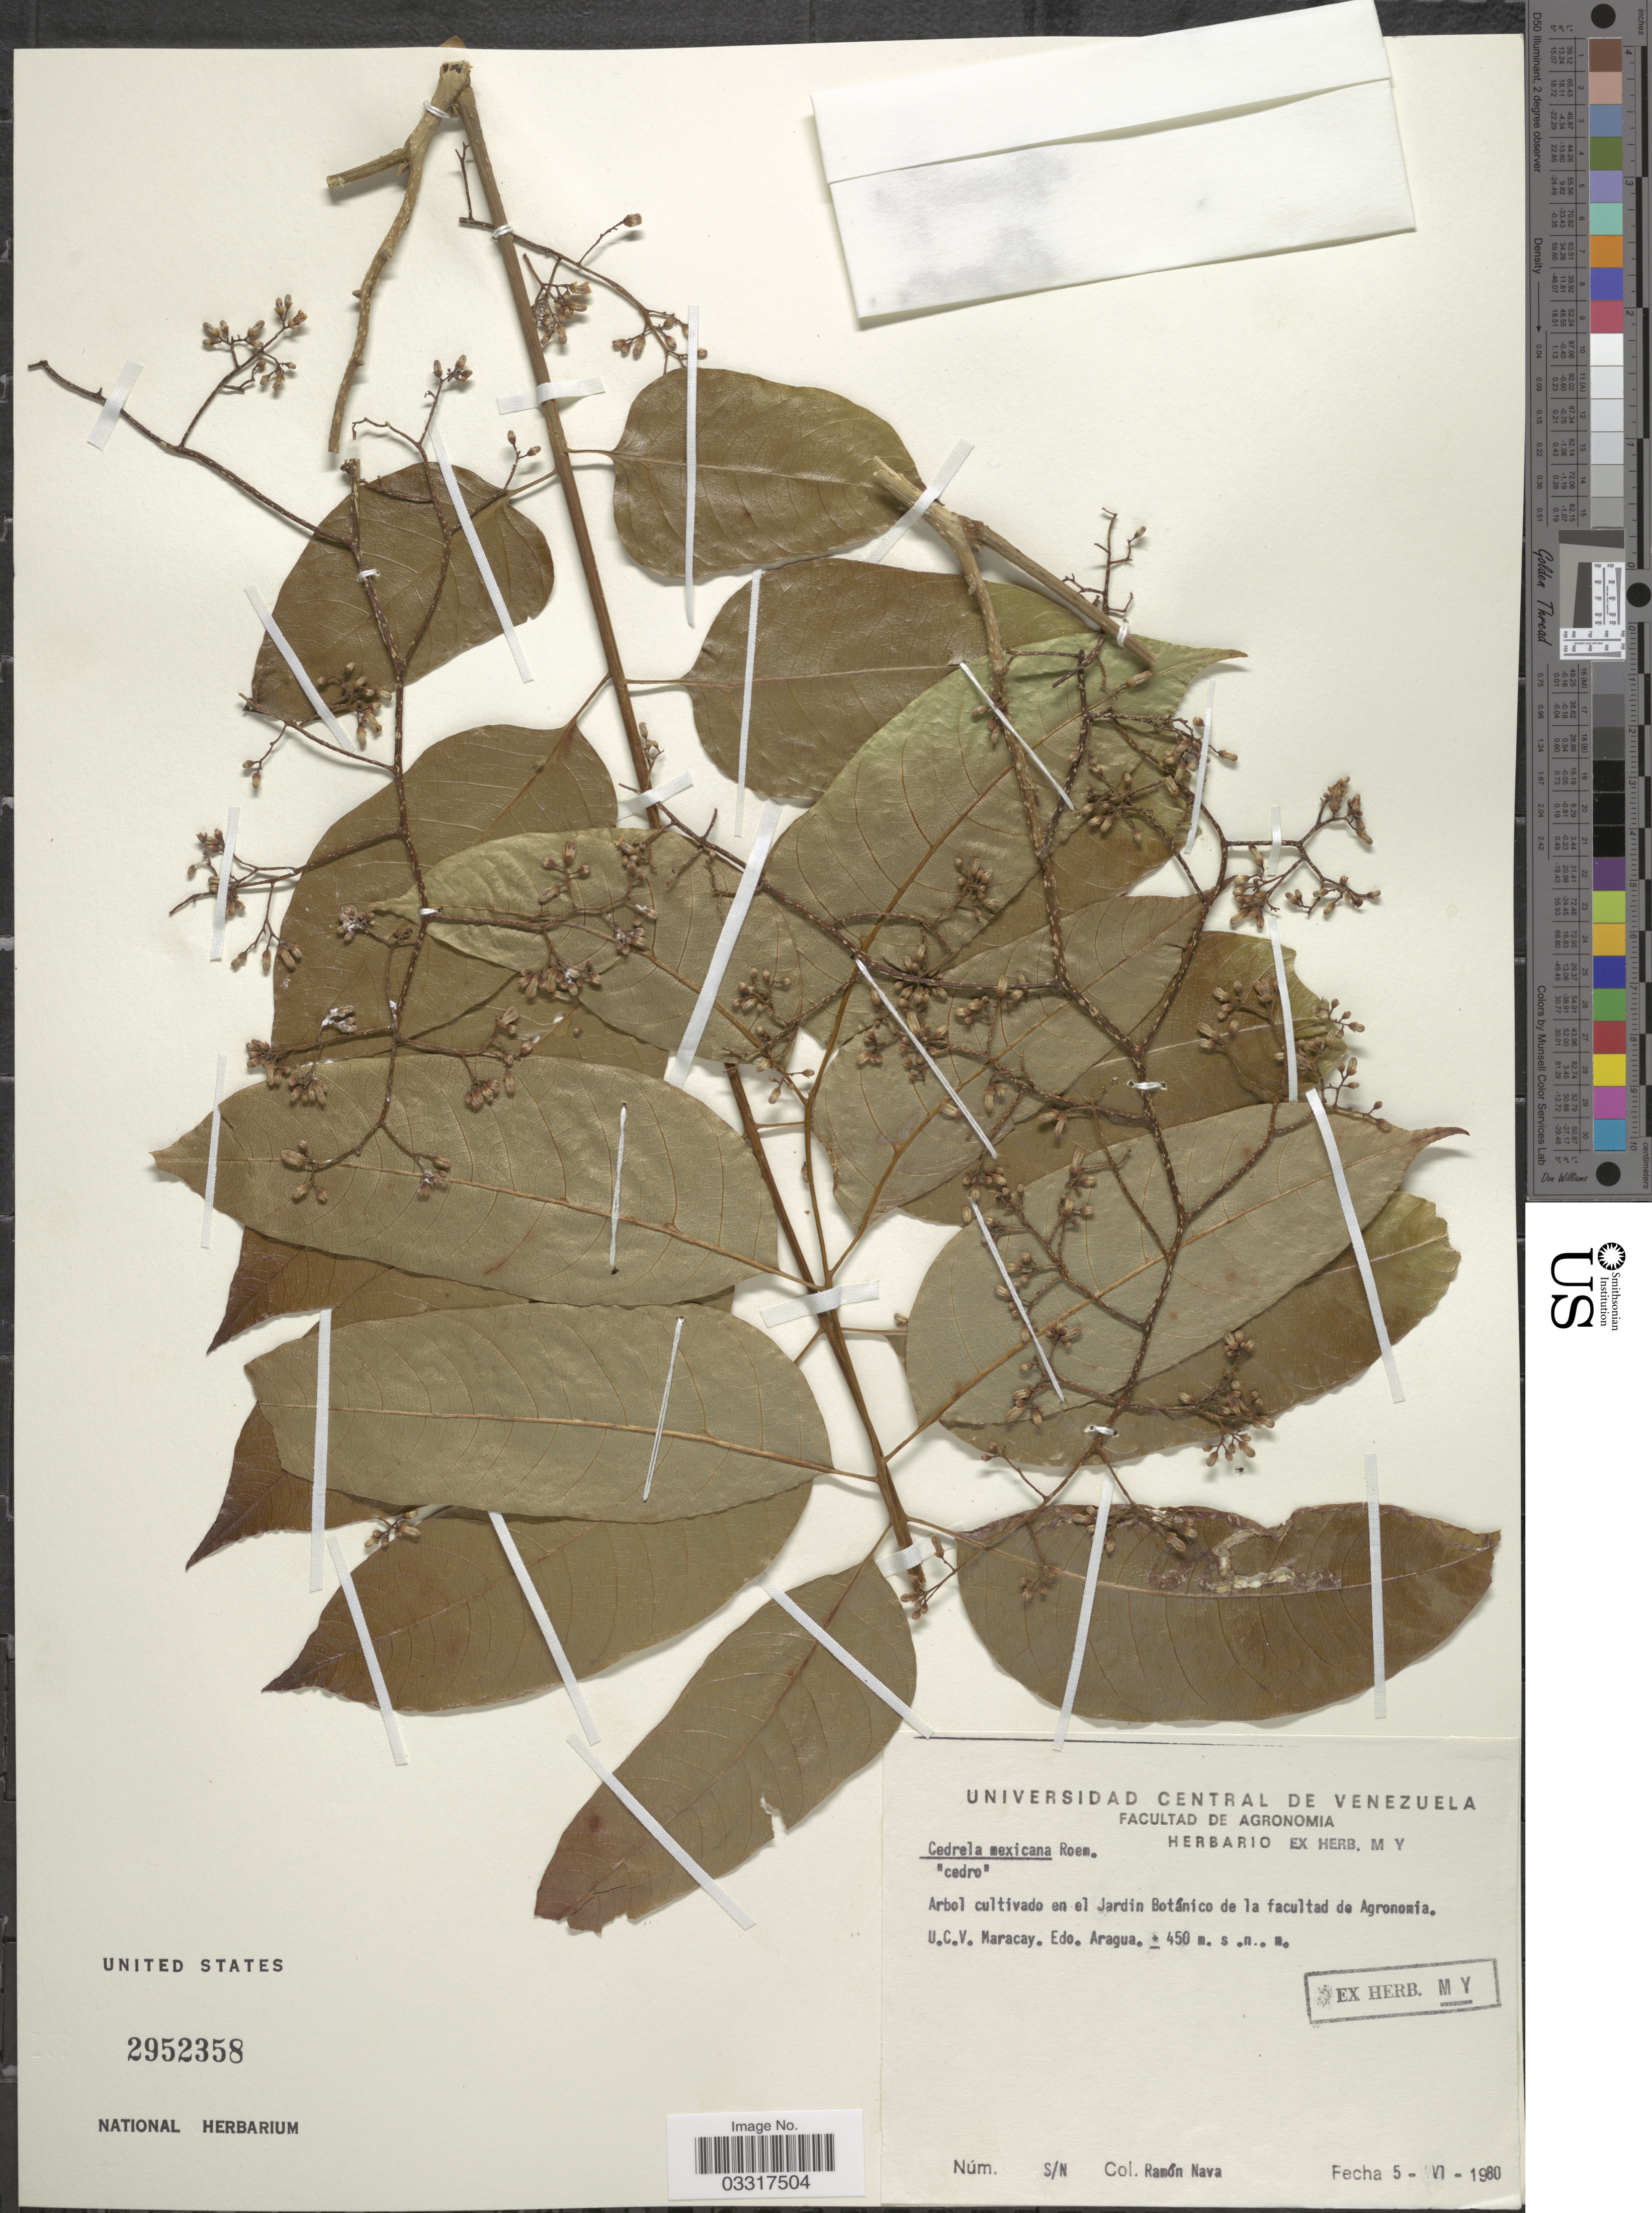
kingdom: Plantae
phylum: Tracheophyta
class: Magnoliopsida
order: Sapindales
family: Meliaceae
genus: Cedrela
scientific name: Cedrela odorata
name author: L.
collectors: R. Nava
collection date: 1980-06-05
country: Venezuela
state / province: Aragua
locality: Arbol cultivado en el Jardin Botánico de la facultad de Agronomia. U.C.V. Maracay.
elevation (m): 450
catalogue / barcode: US 2952358